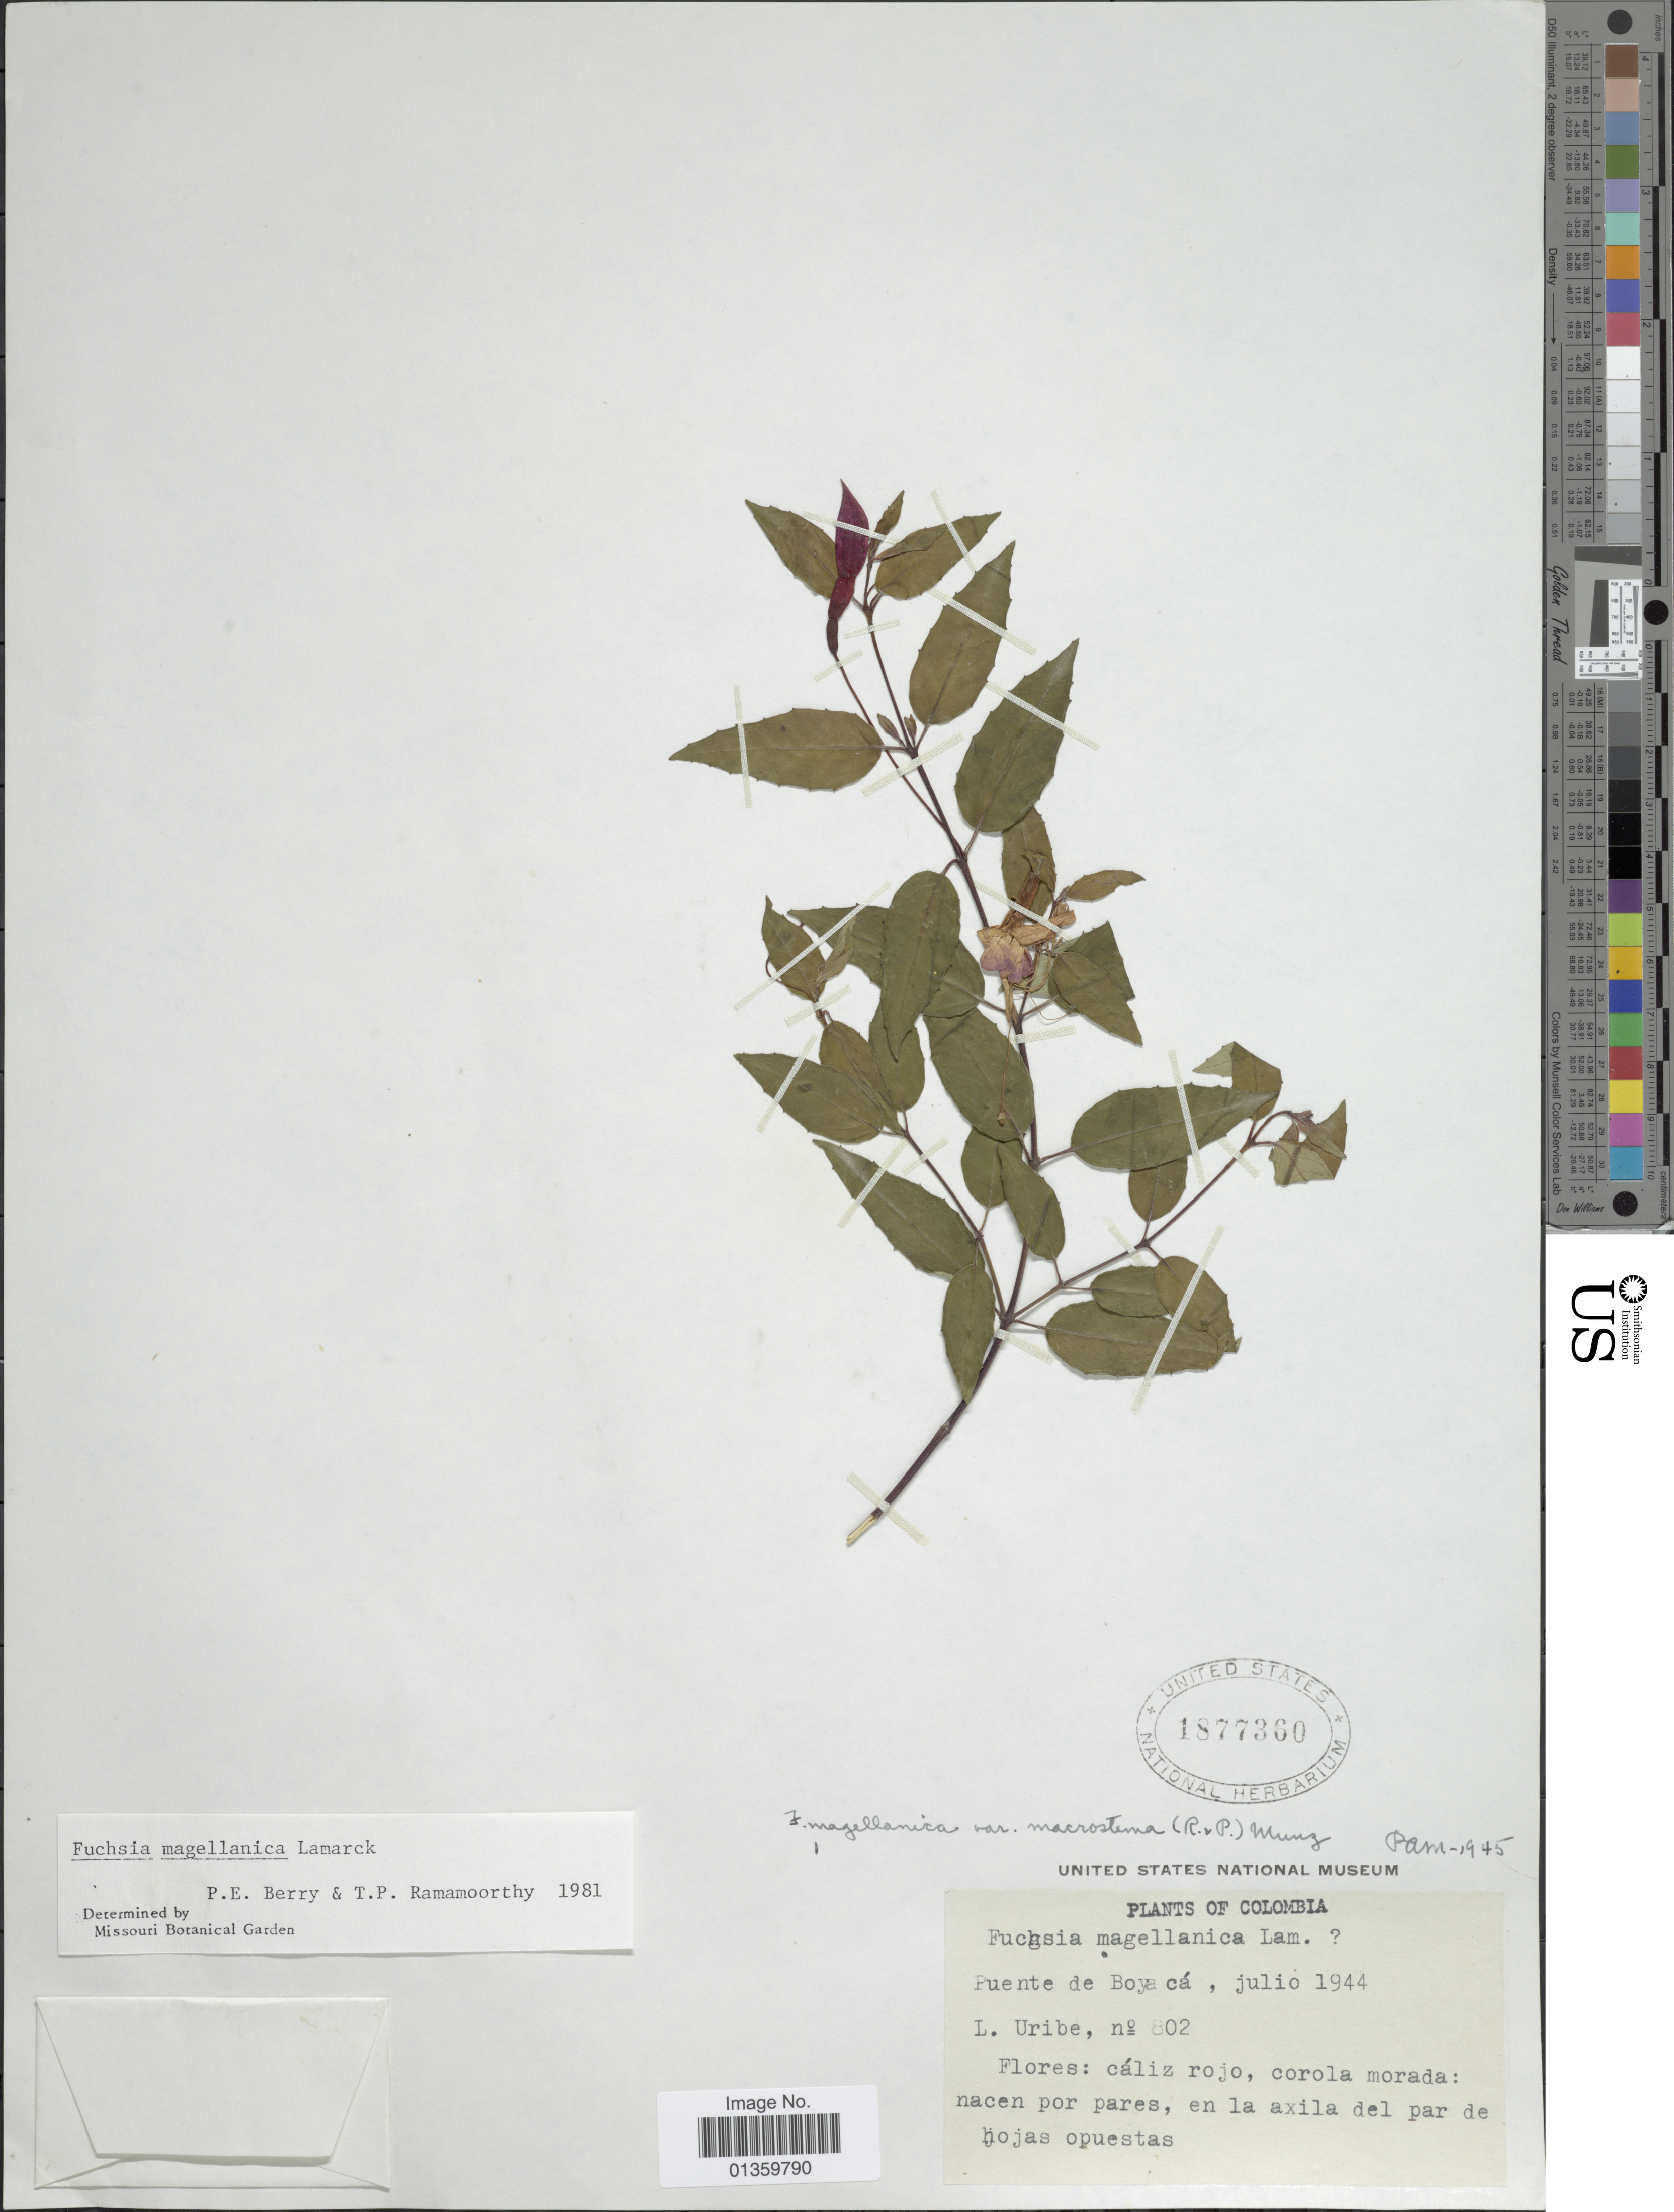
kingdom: Plantae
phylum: Tracheophyta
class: Magnoliopsida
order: Myrtales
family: Onagraceae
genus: Fuchsia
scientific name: Fuchsia magellanica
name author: Lam.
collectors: L. Uribe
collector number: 802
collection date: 1944-07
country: Colombia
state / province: Boyacá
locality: Puente de Boyacá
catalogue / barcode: US 1877360